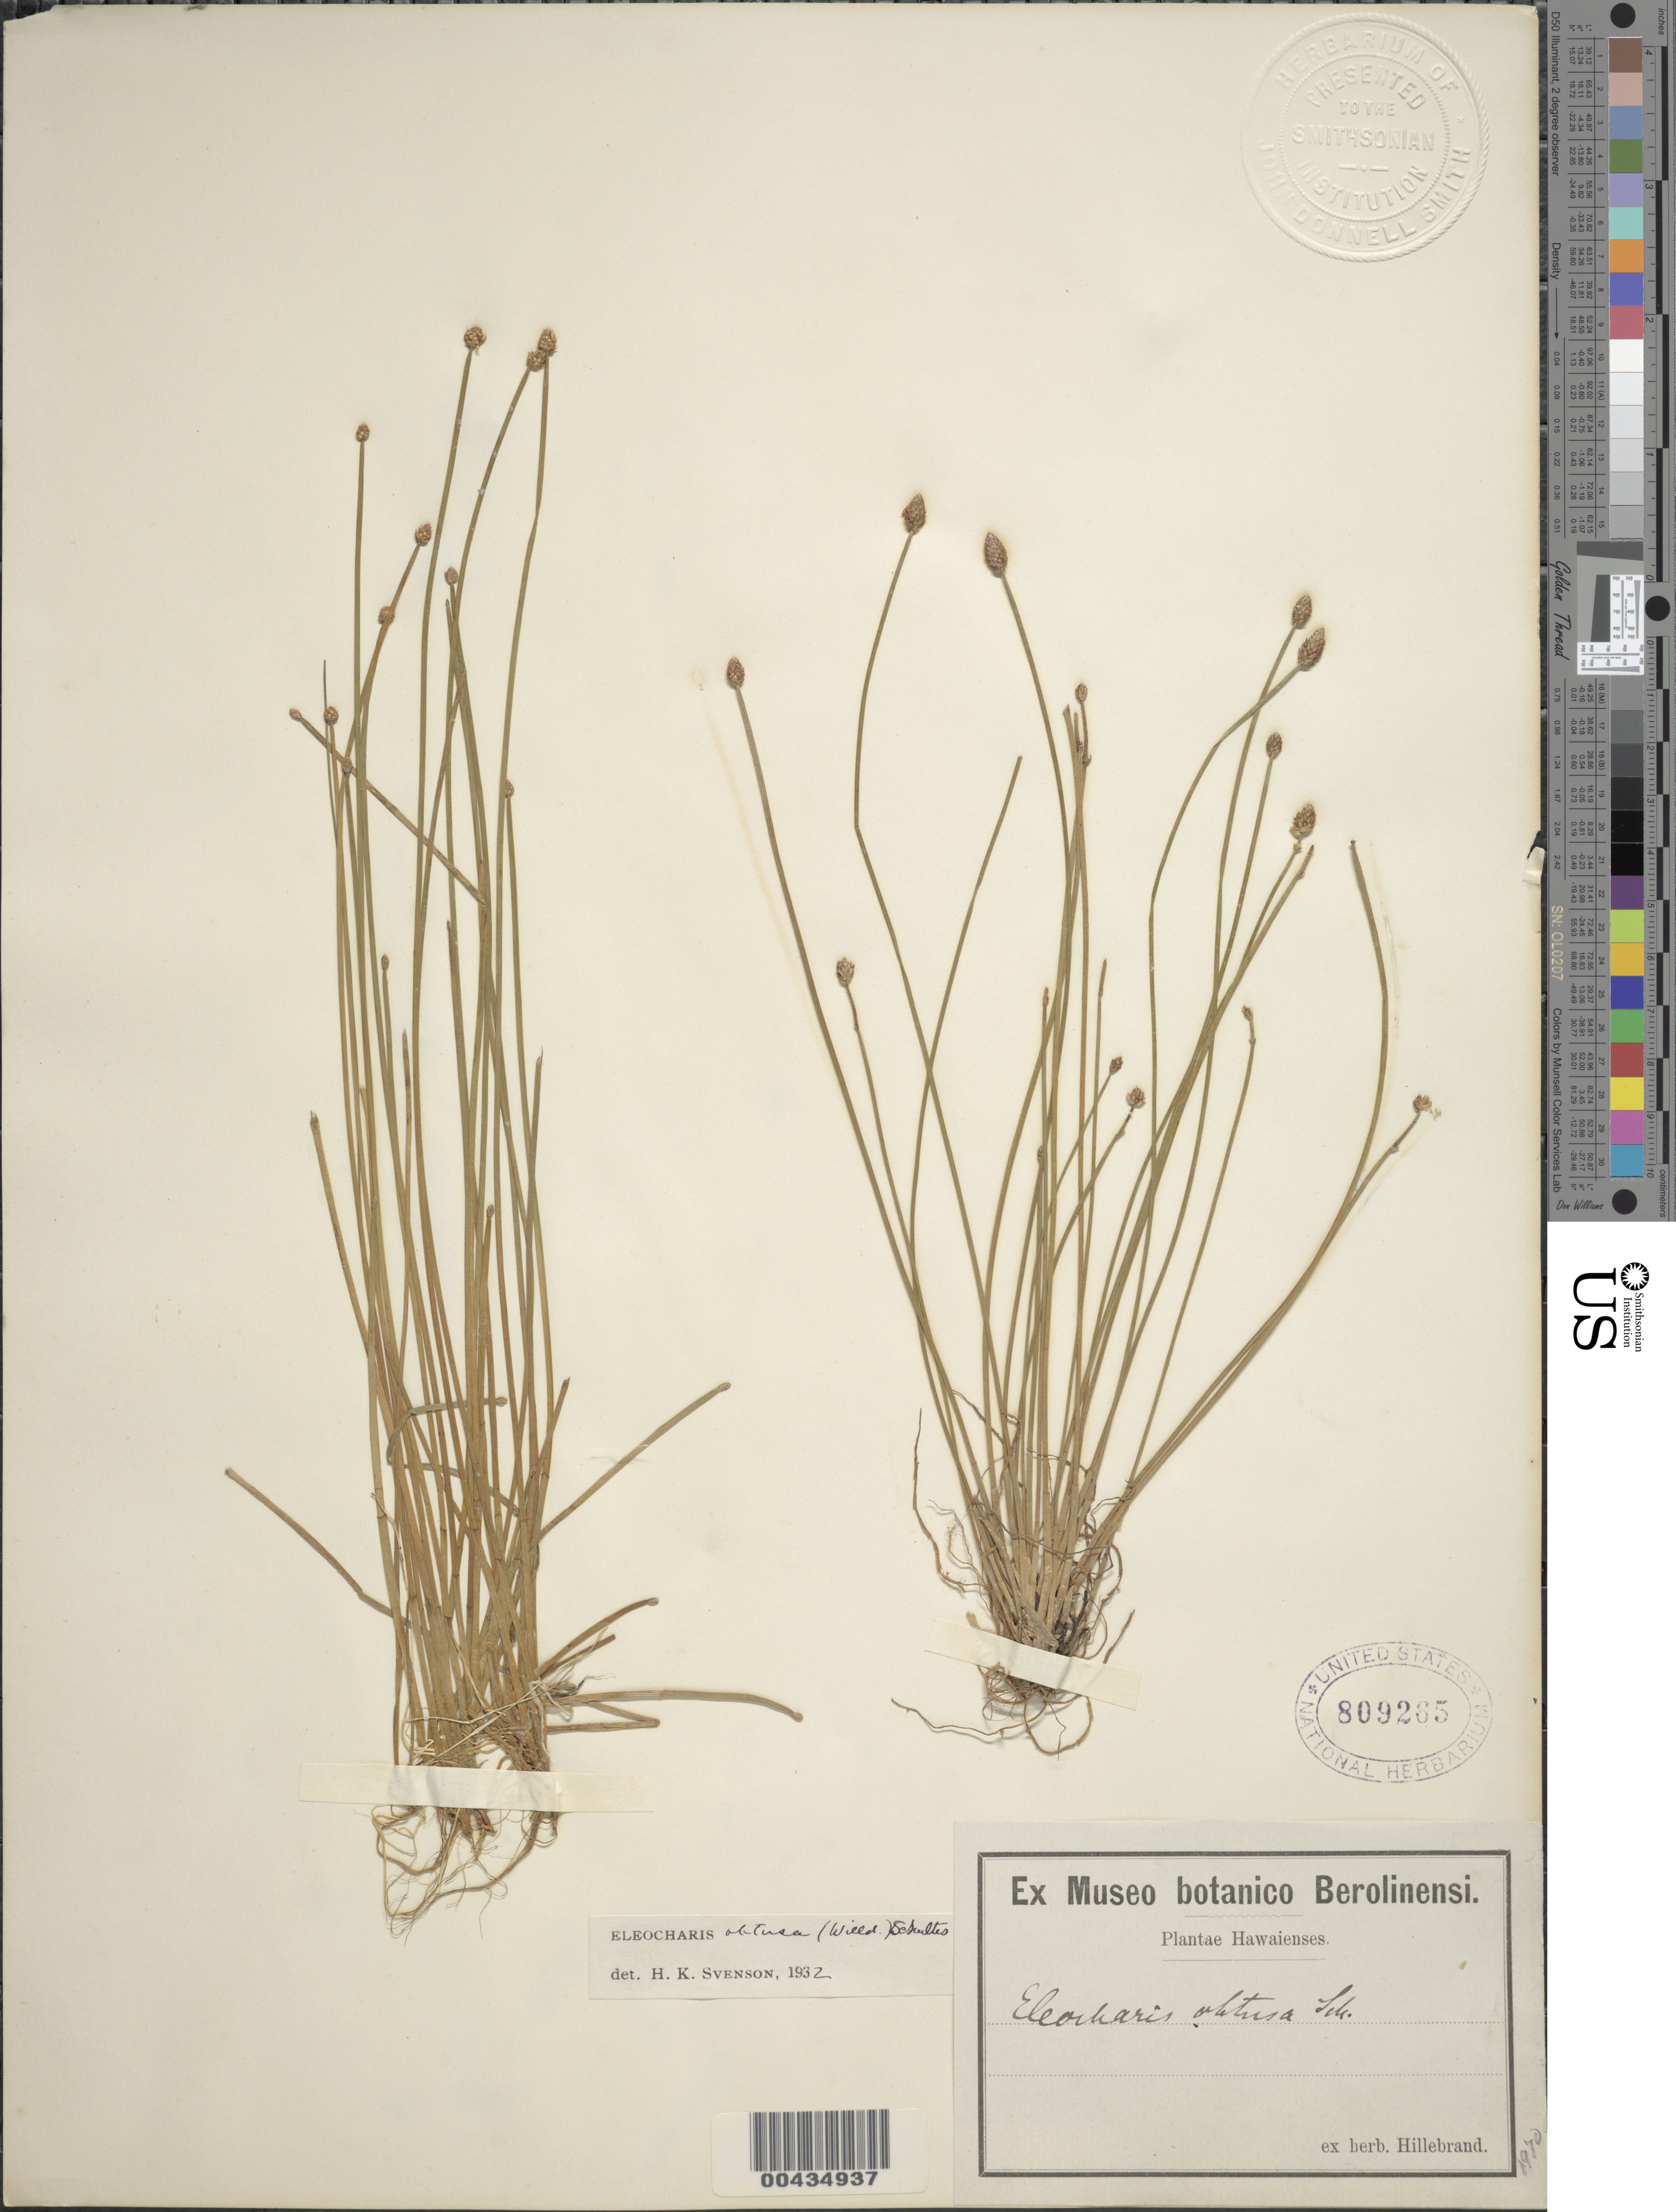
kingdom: Plantae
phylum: Tracheophyta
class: Liliopsida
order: Poales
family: Cyperaceae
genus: Eleocharis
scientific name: Eleocharis obtusa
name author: (Willd.) Schult.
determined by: Svenson, Henry K.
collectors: W. Hillebrand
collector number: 1970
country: United States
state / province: Hawaii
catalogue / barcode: US 809265